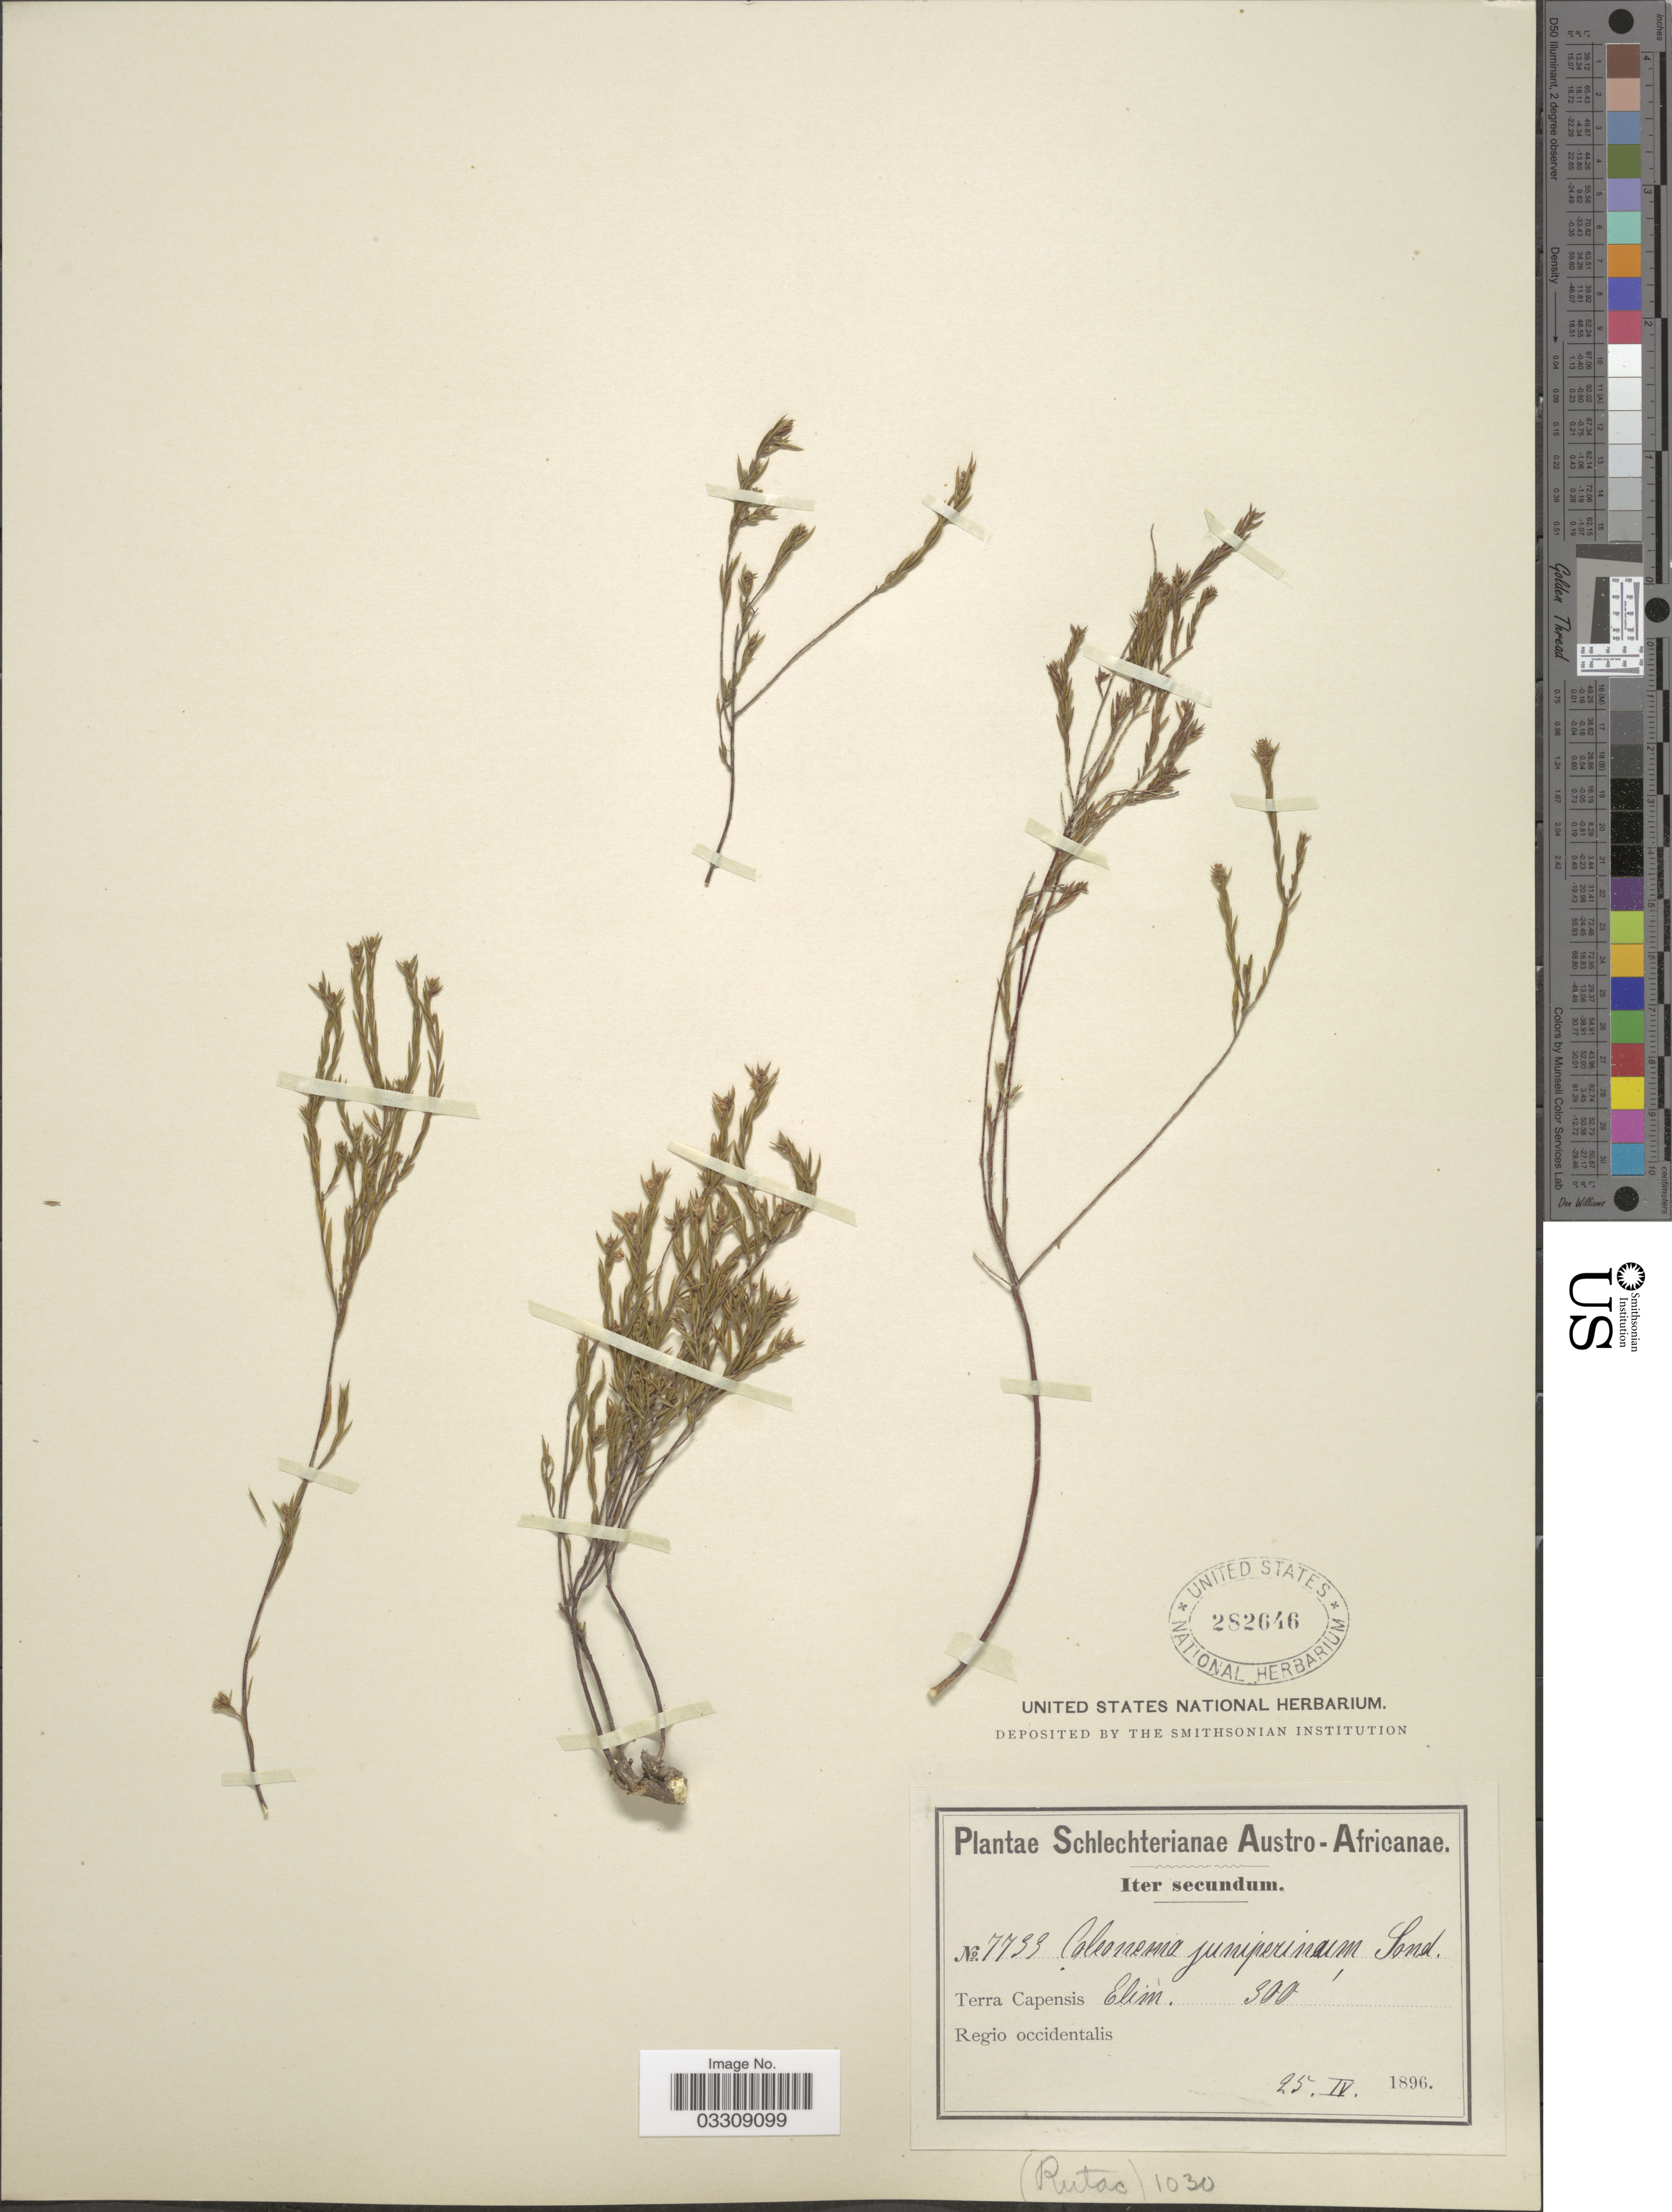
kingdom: Plantae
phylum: Tracheophyta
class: Magnoliopsida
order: Sapindales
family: Rutaceae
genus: Coleonema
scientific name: Coleonema juniperifolium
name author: Eckl. & Zeyh.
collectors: Schlechter, --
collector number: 7733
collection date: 1896-04-25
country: South Africa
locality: Austro-Africanae. Terra Capensis Elim. Regio occidentalis.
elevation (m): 91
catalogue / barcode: US 282646